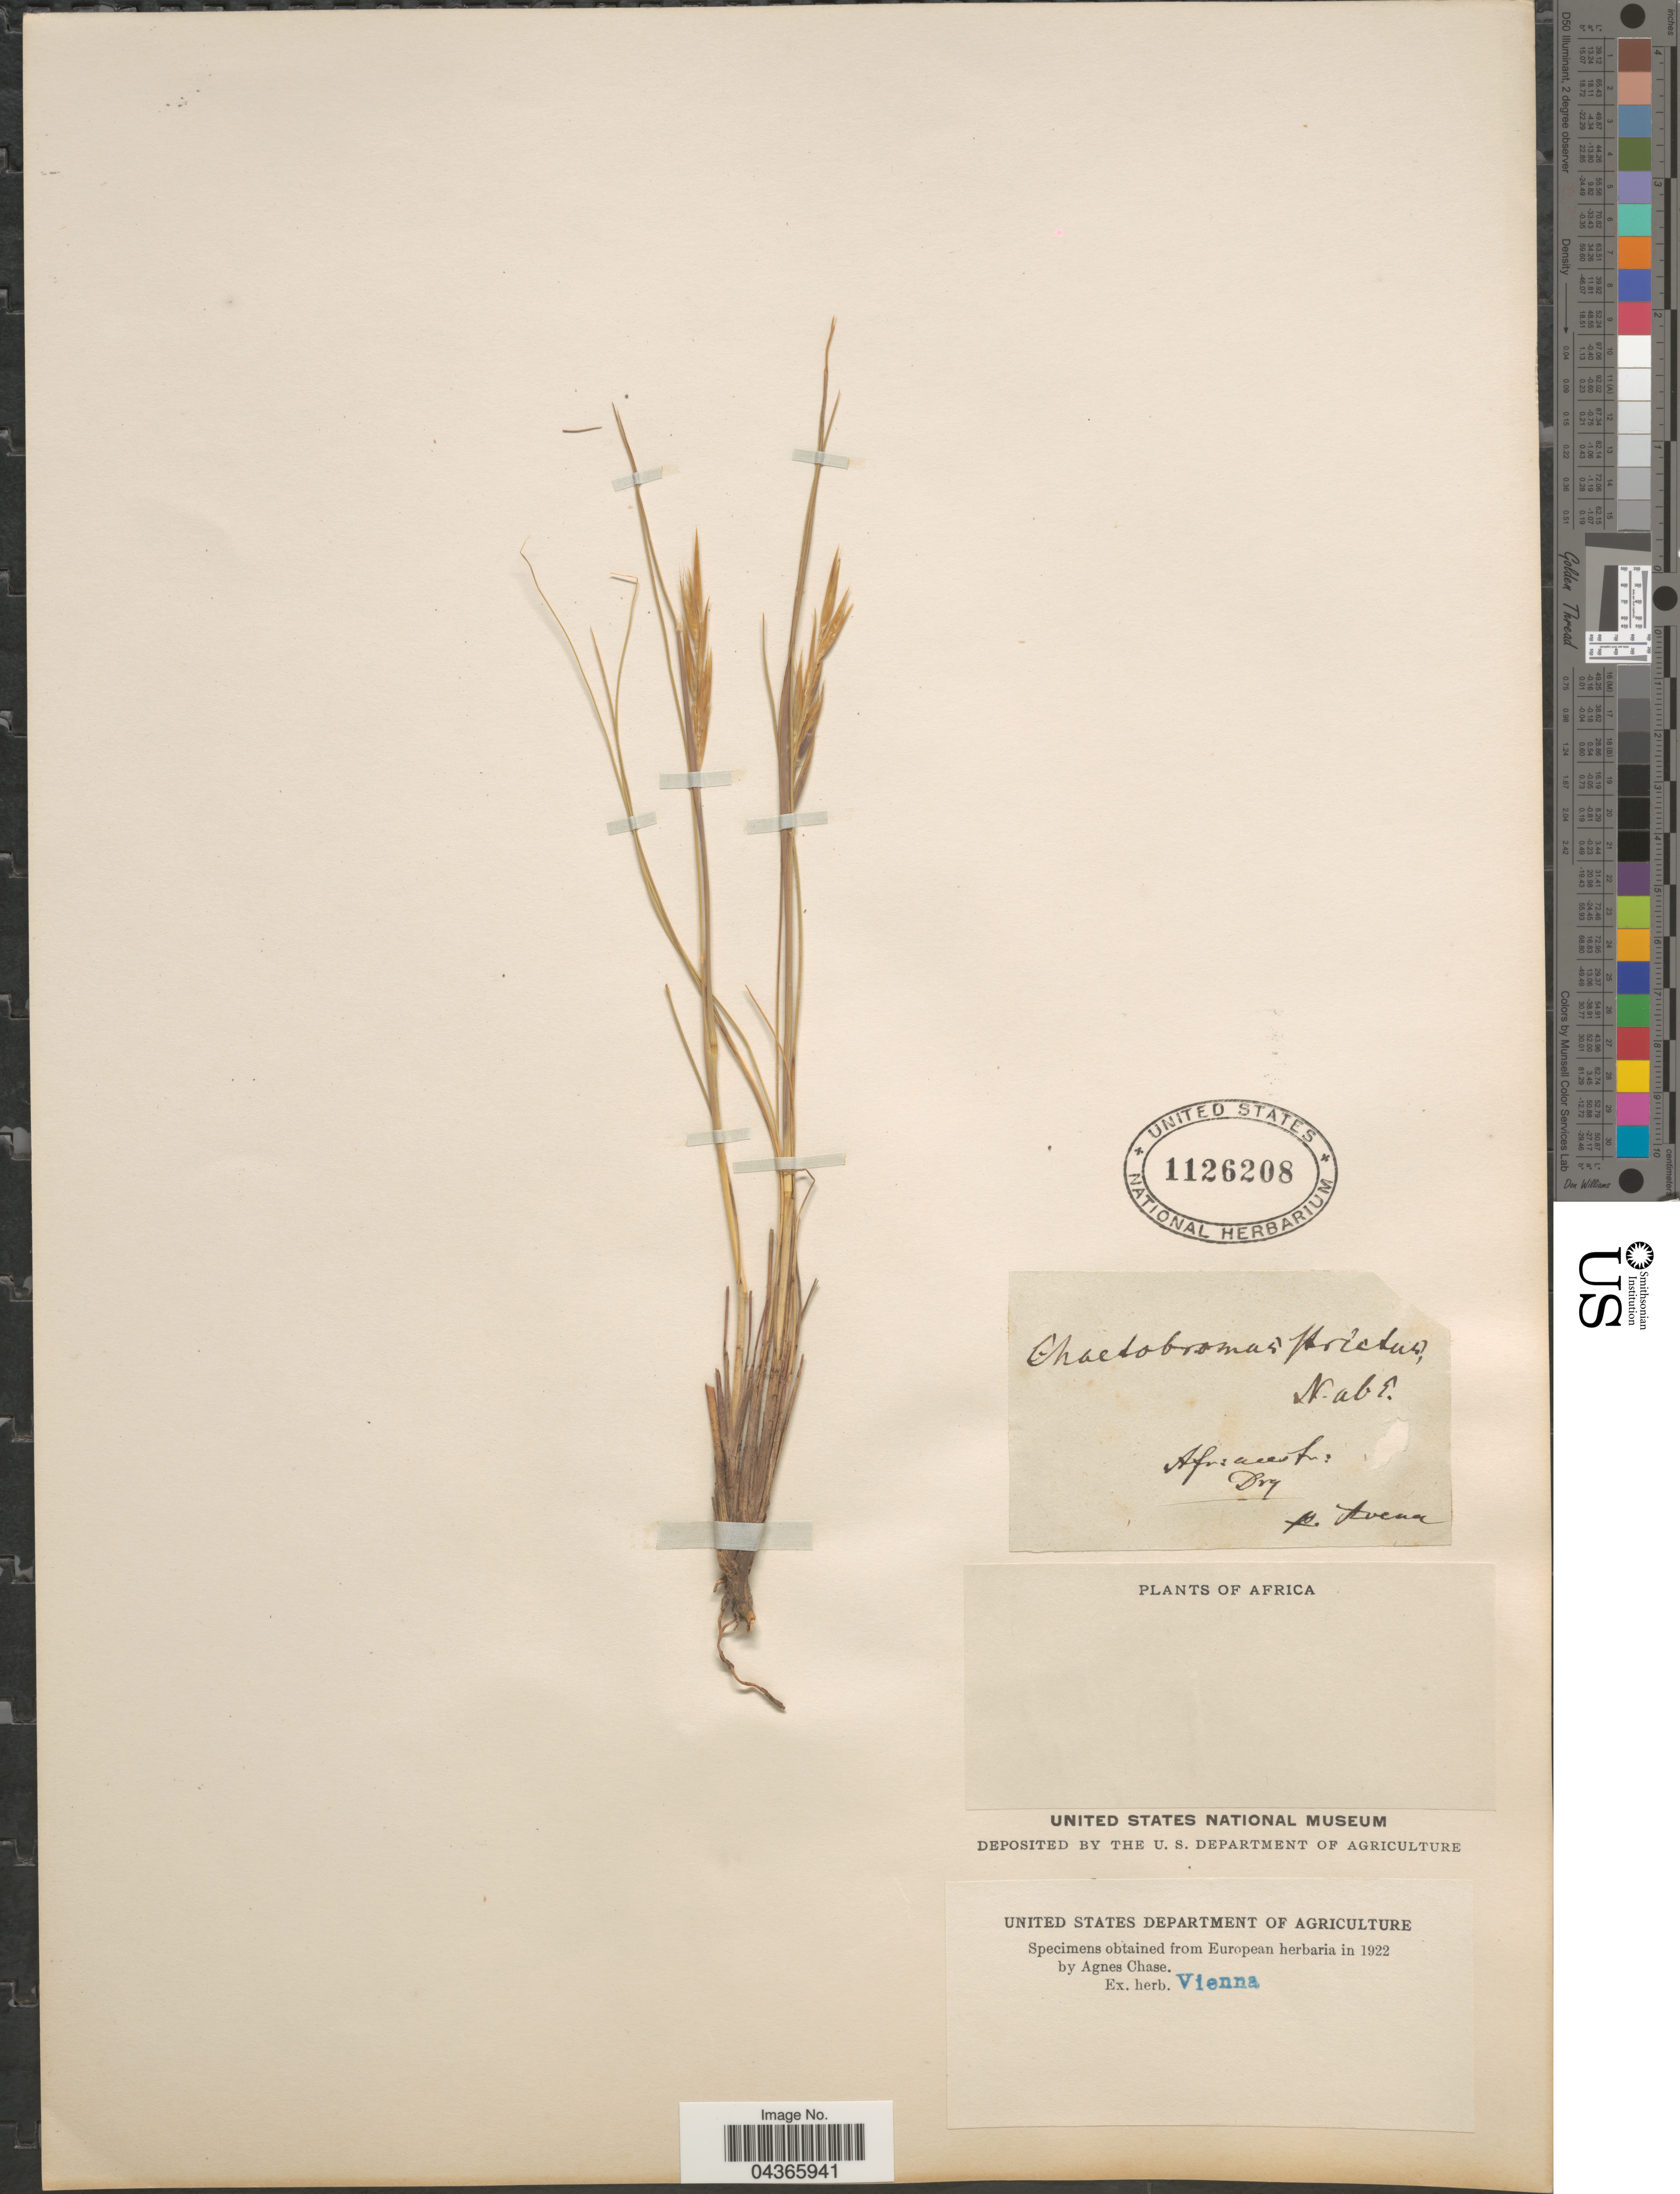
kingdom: Plantae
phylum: Tracheophyta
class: Liliopsida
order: Poales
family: Poaceae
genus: Tenaxia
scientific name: Tenaxia stricta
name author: (Schrad.) N.P. Barker & H.P. Linder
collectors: Avena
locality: Afr. orient.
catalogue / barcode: US 1126208